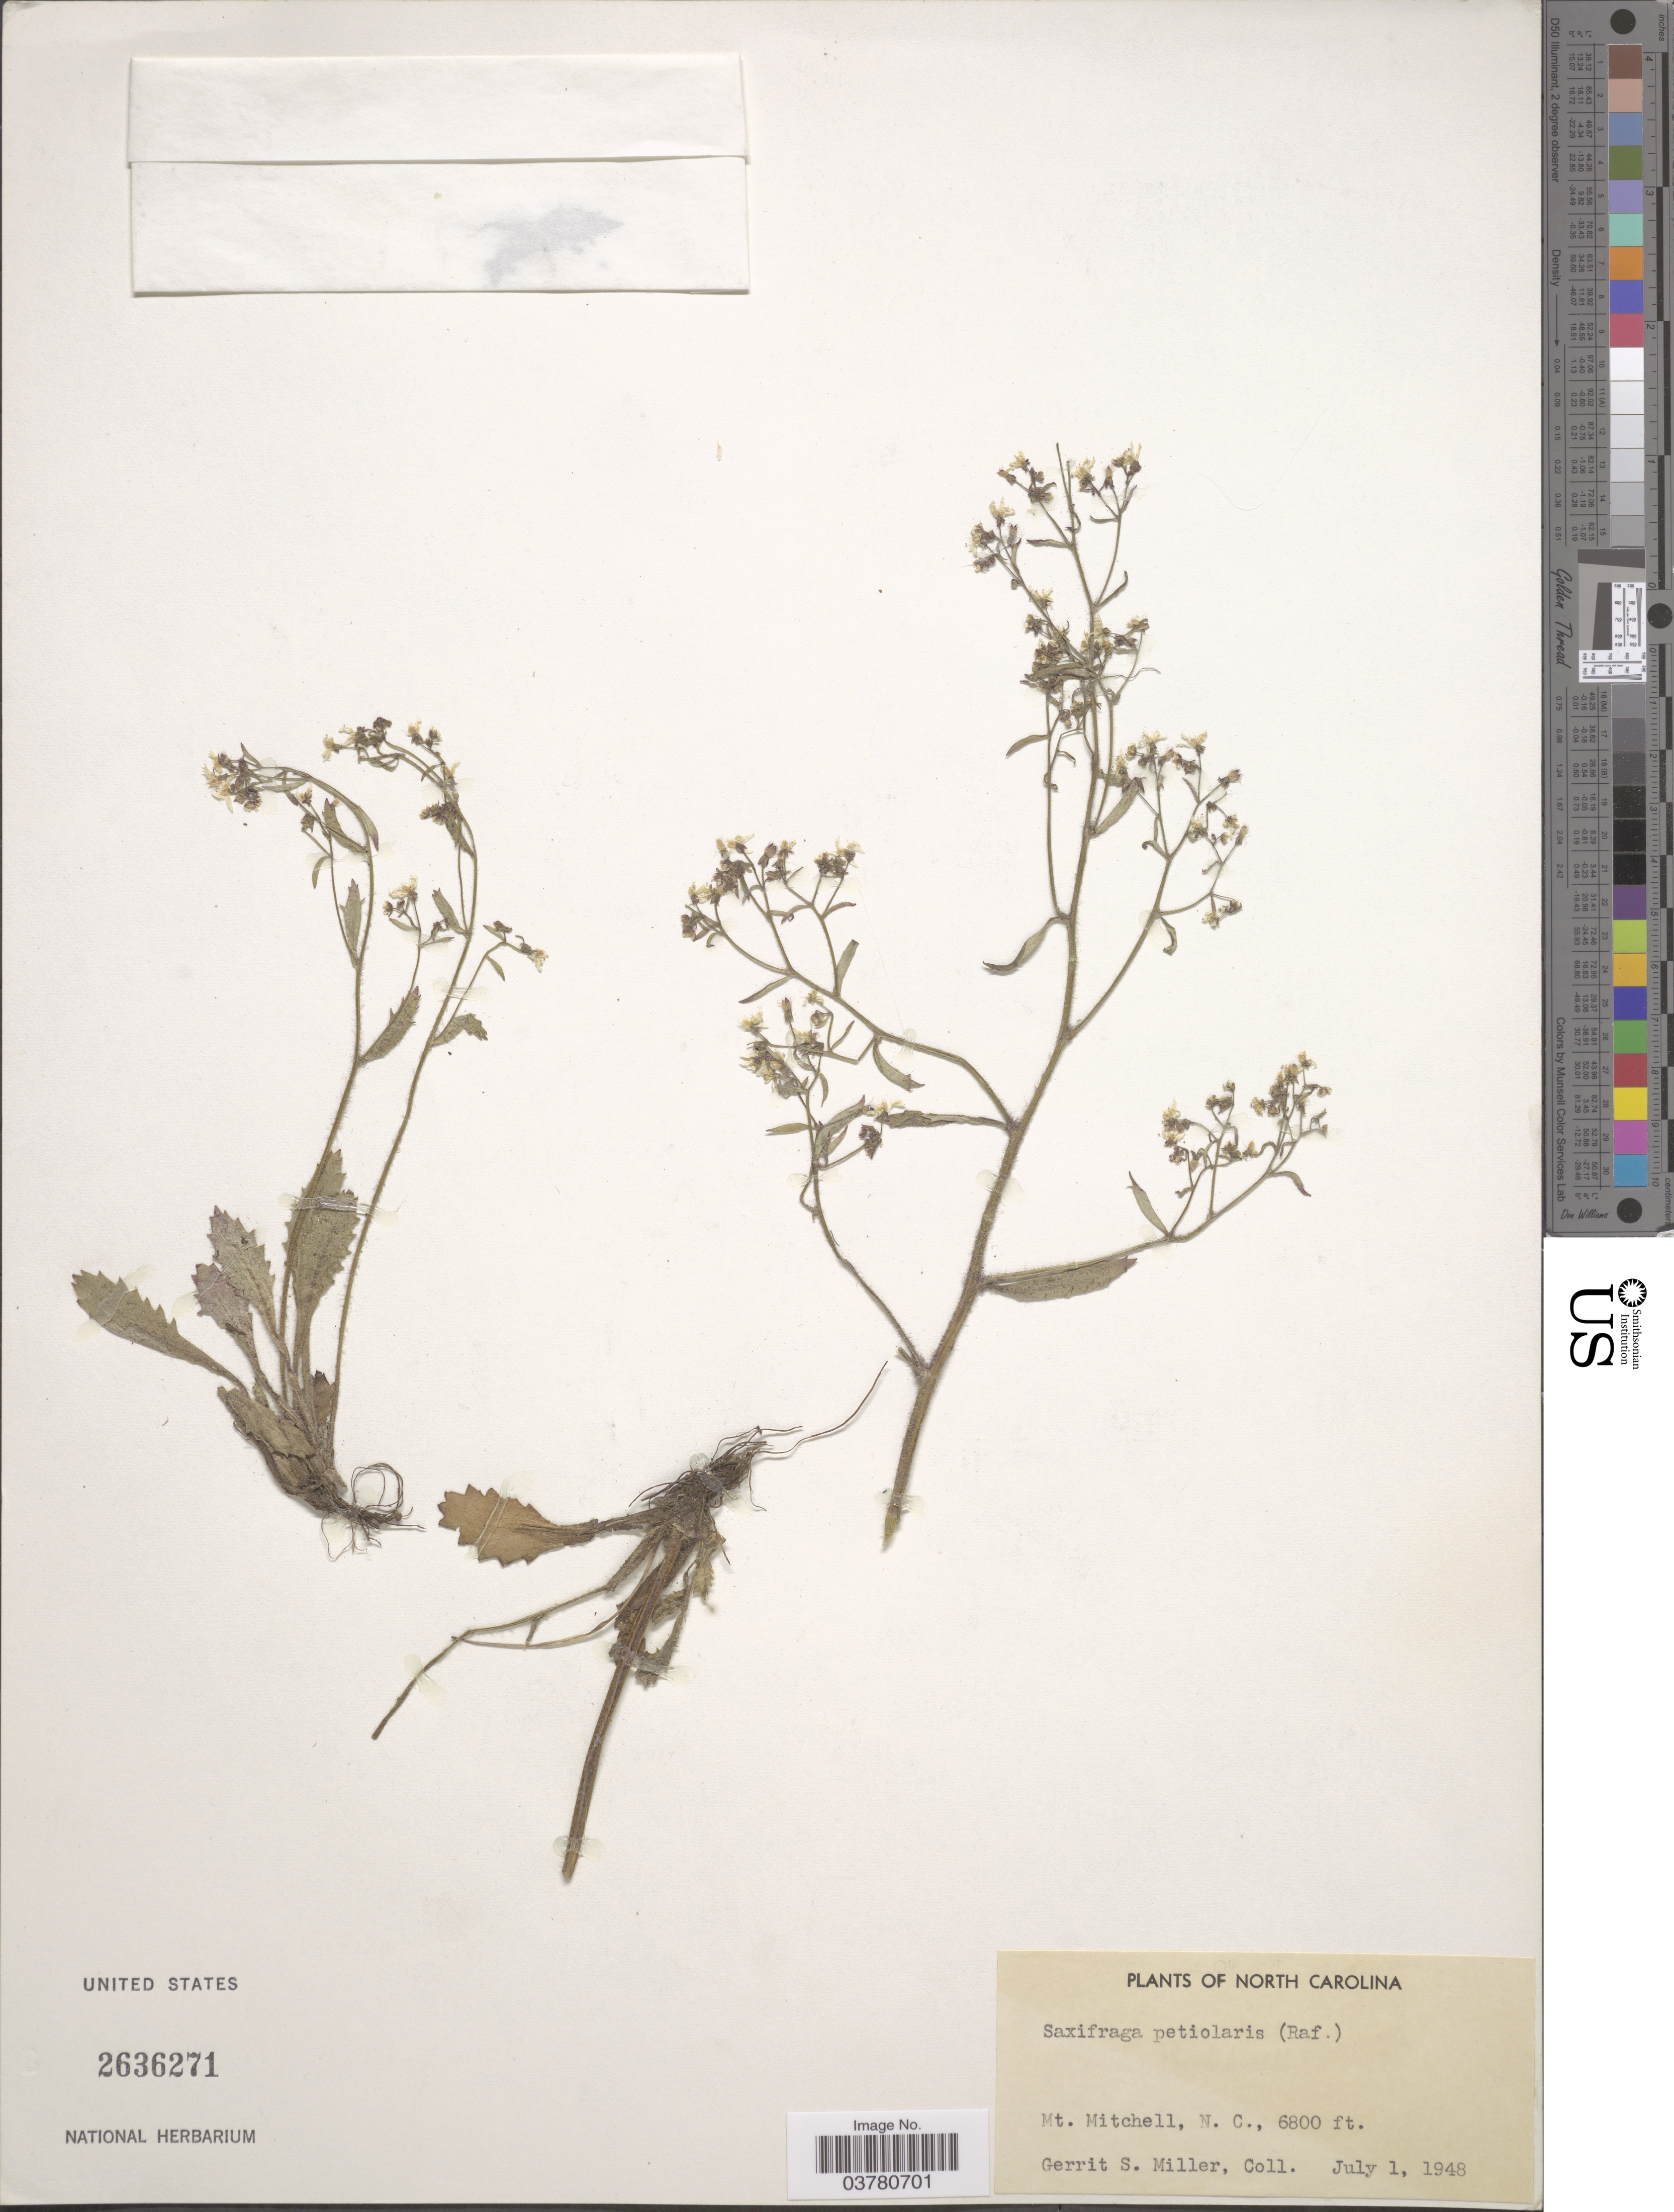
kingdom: Plantae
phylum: Tracheophyta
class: Magnoliopsida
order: Saxifragales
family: Saxifragaceae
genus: Micranthes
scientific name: Micranthes petiolaris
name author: (Raf.) Bush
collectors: G. S. Miller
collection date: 1948-07-01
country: United States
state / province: North Carolina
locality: Mt. Mitchell.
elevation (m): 2073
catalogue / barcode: US 2636271